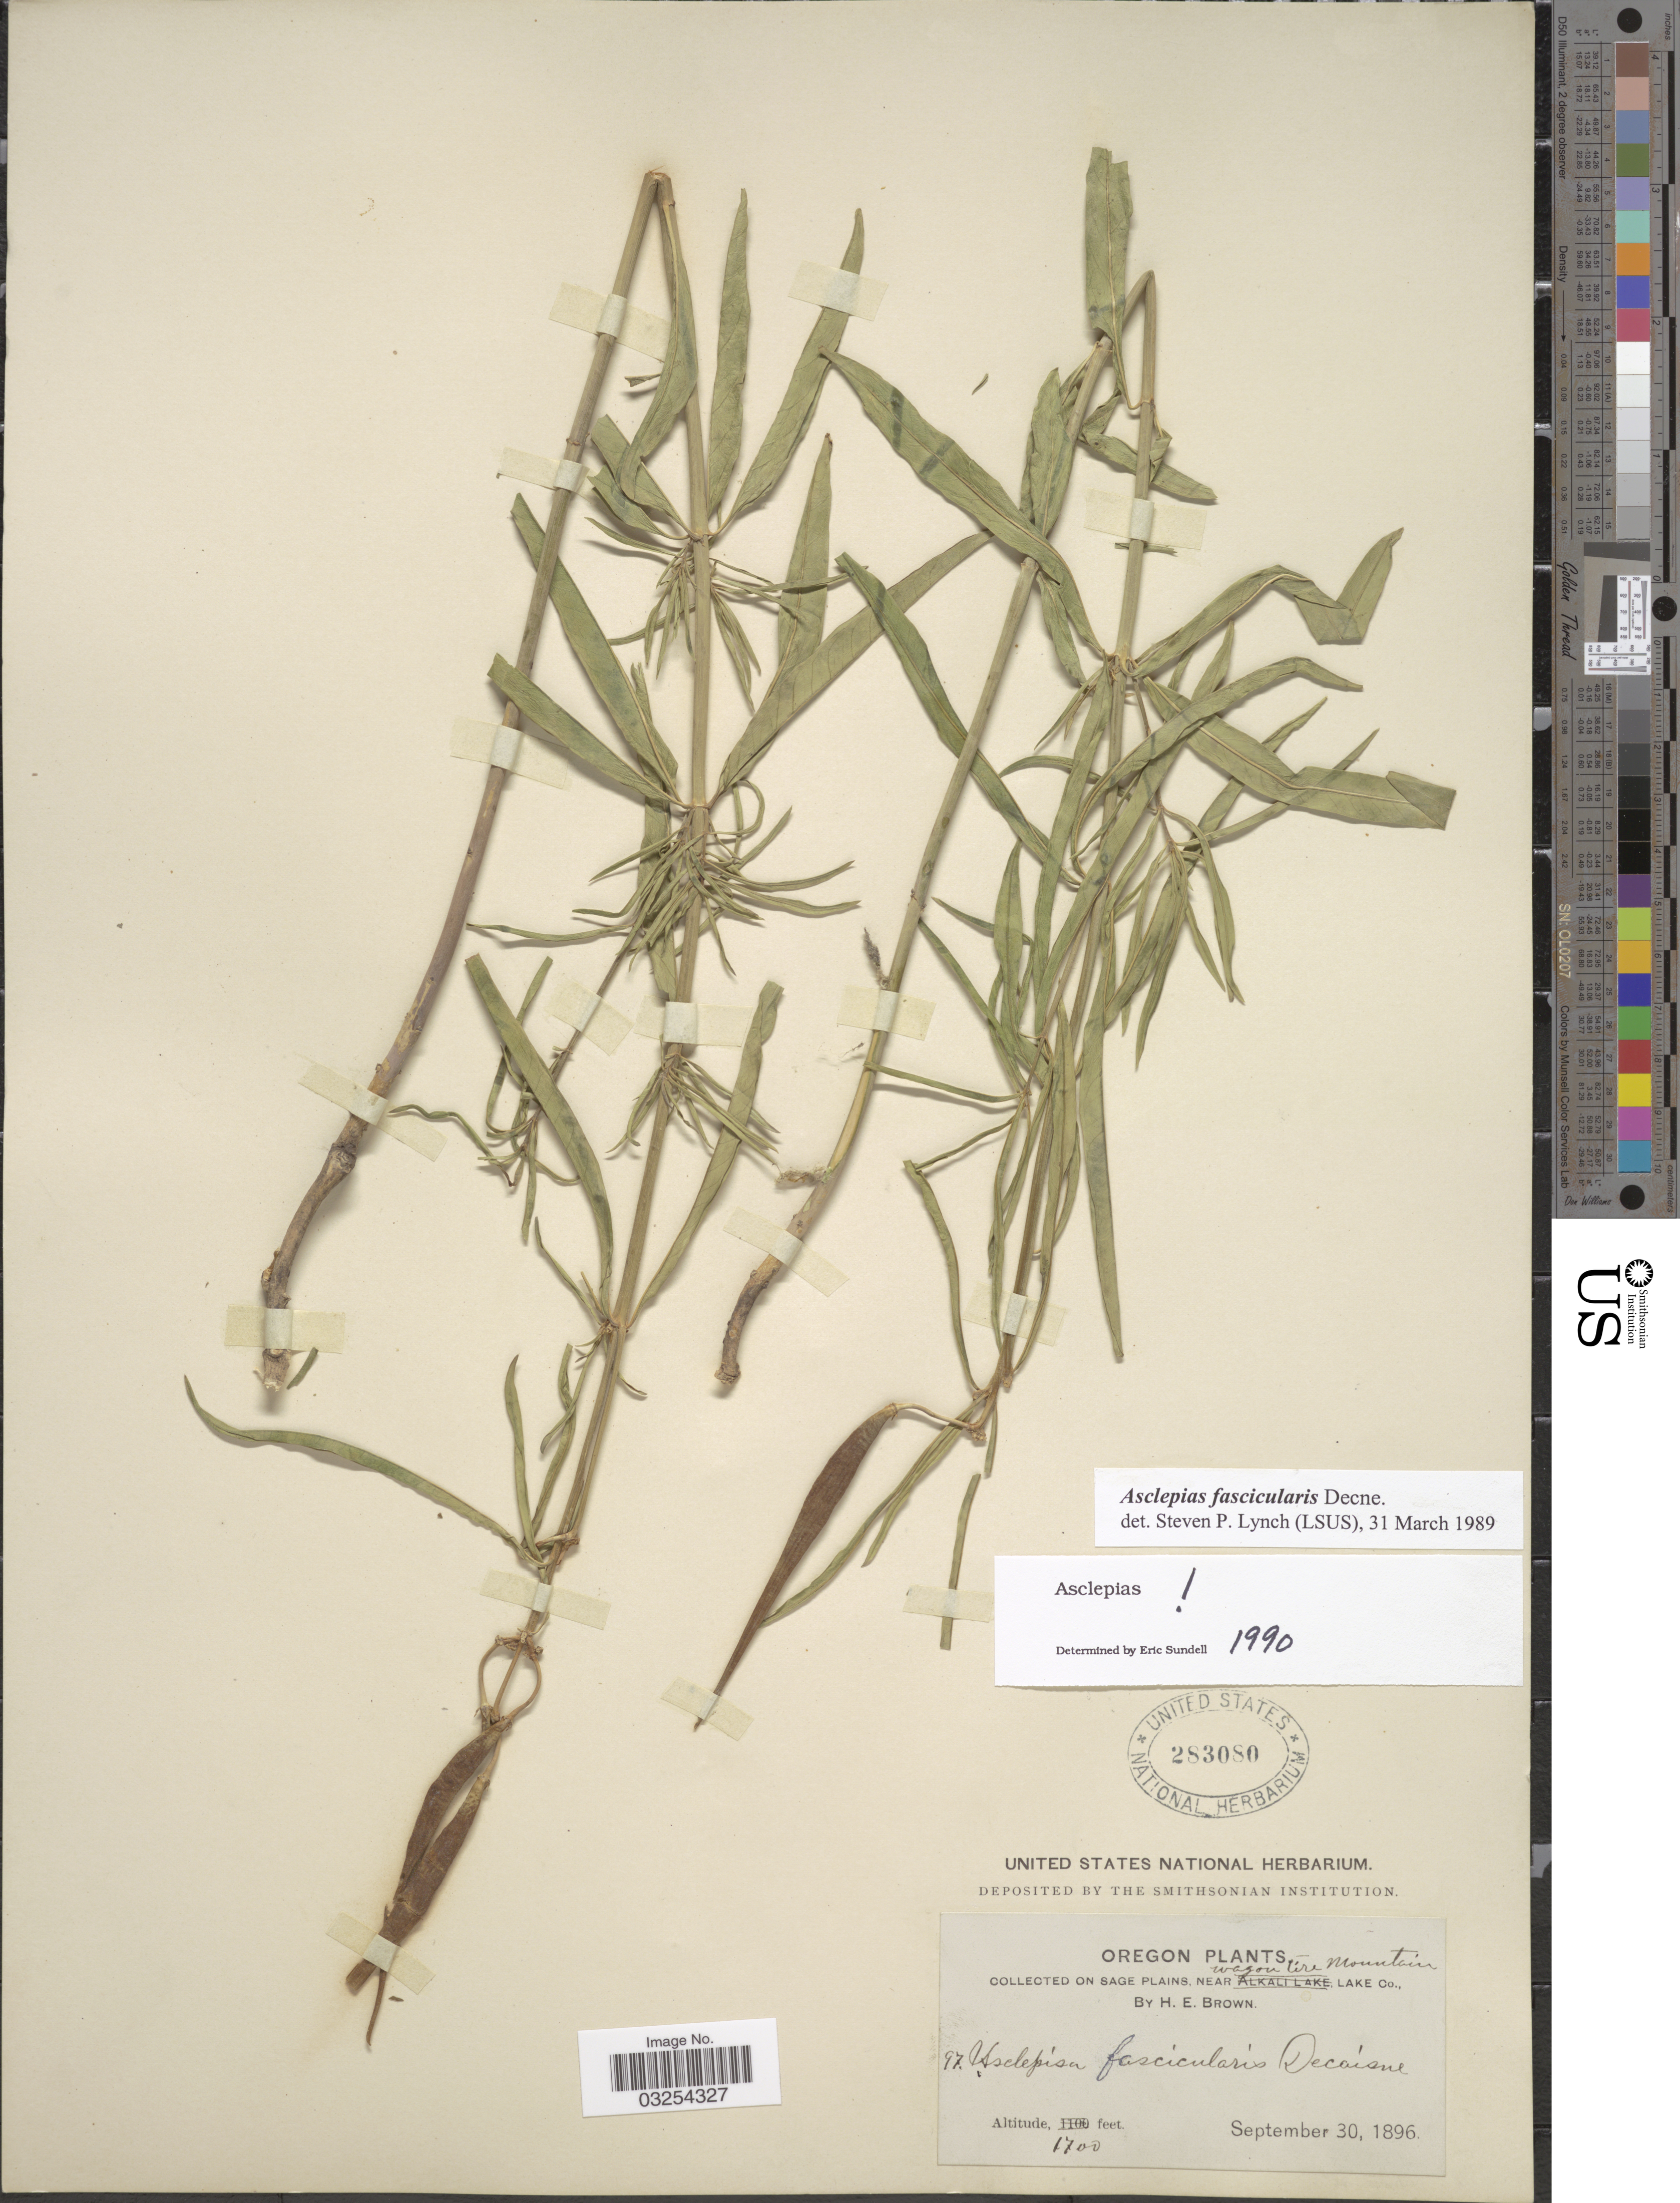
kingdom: Plantae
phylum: Tracheophyta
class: Magnoliopsida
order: Gentianales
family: Apocynaceae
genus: Asclepias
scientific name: Asclepias fascicularis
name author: Decne.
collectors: H. E. Brown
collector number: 97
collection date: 1896-09-30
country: United States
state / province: Oregon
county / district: Lake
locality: Sage Plains, near Wagon Tire Mountain, Lake Co.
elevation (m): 518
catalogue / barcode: US 283080